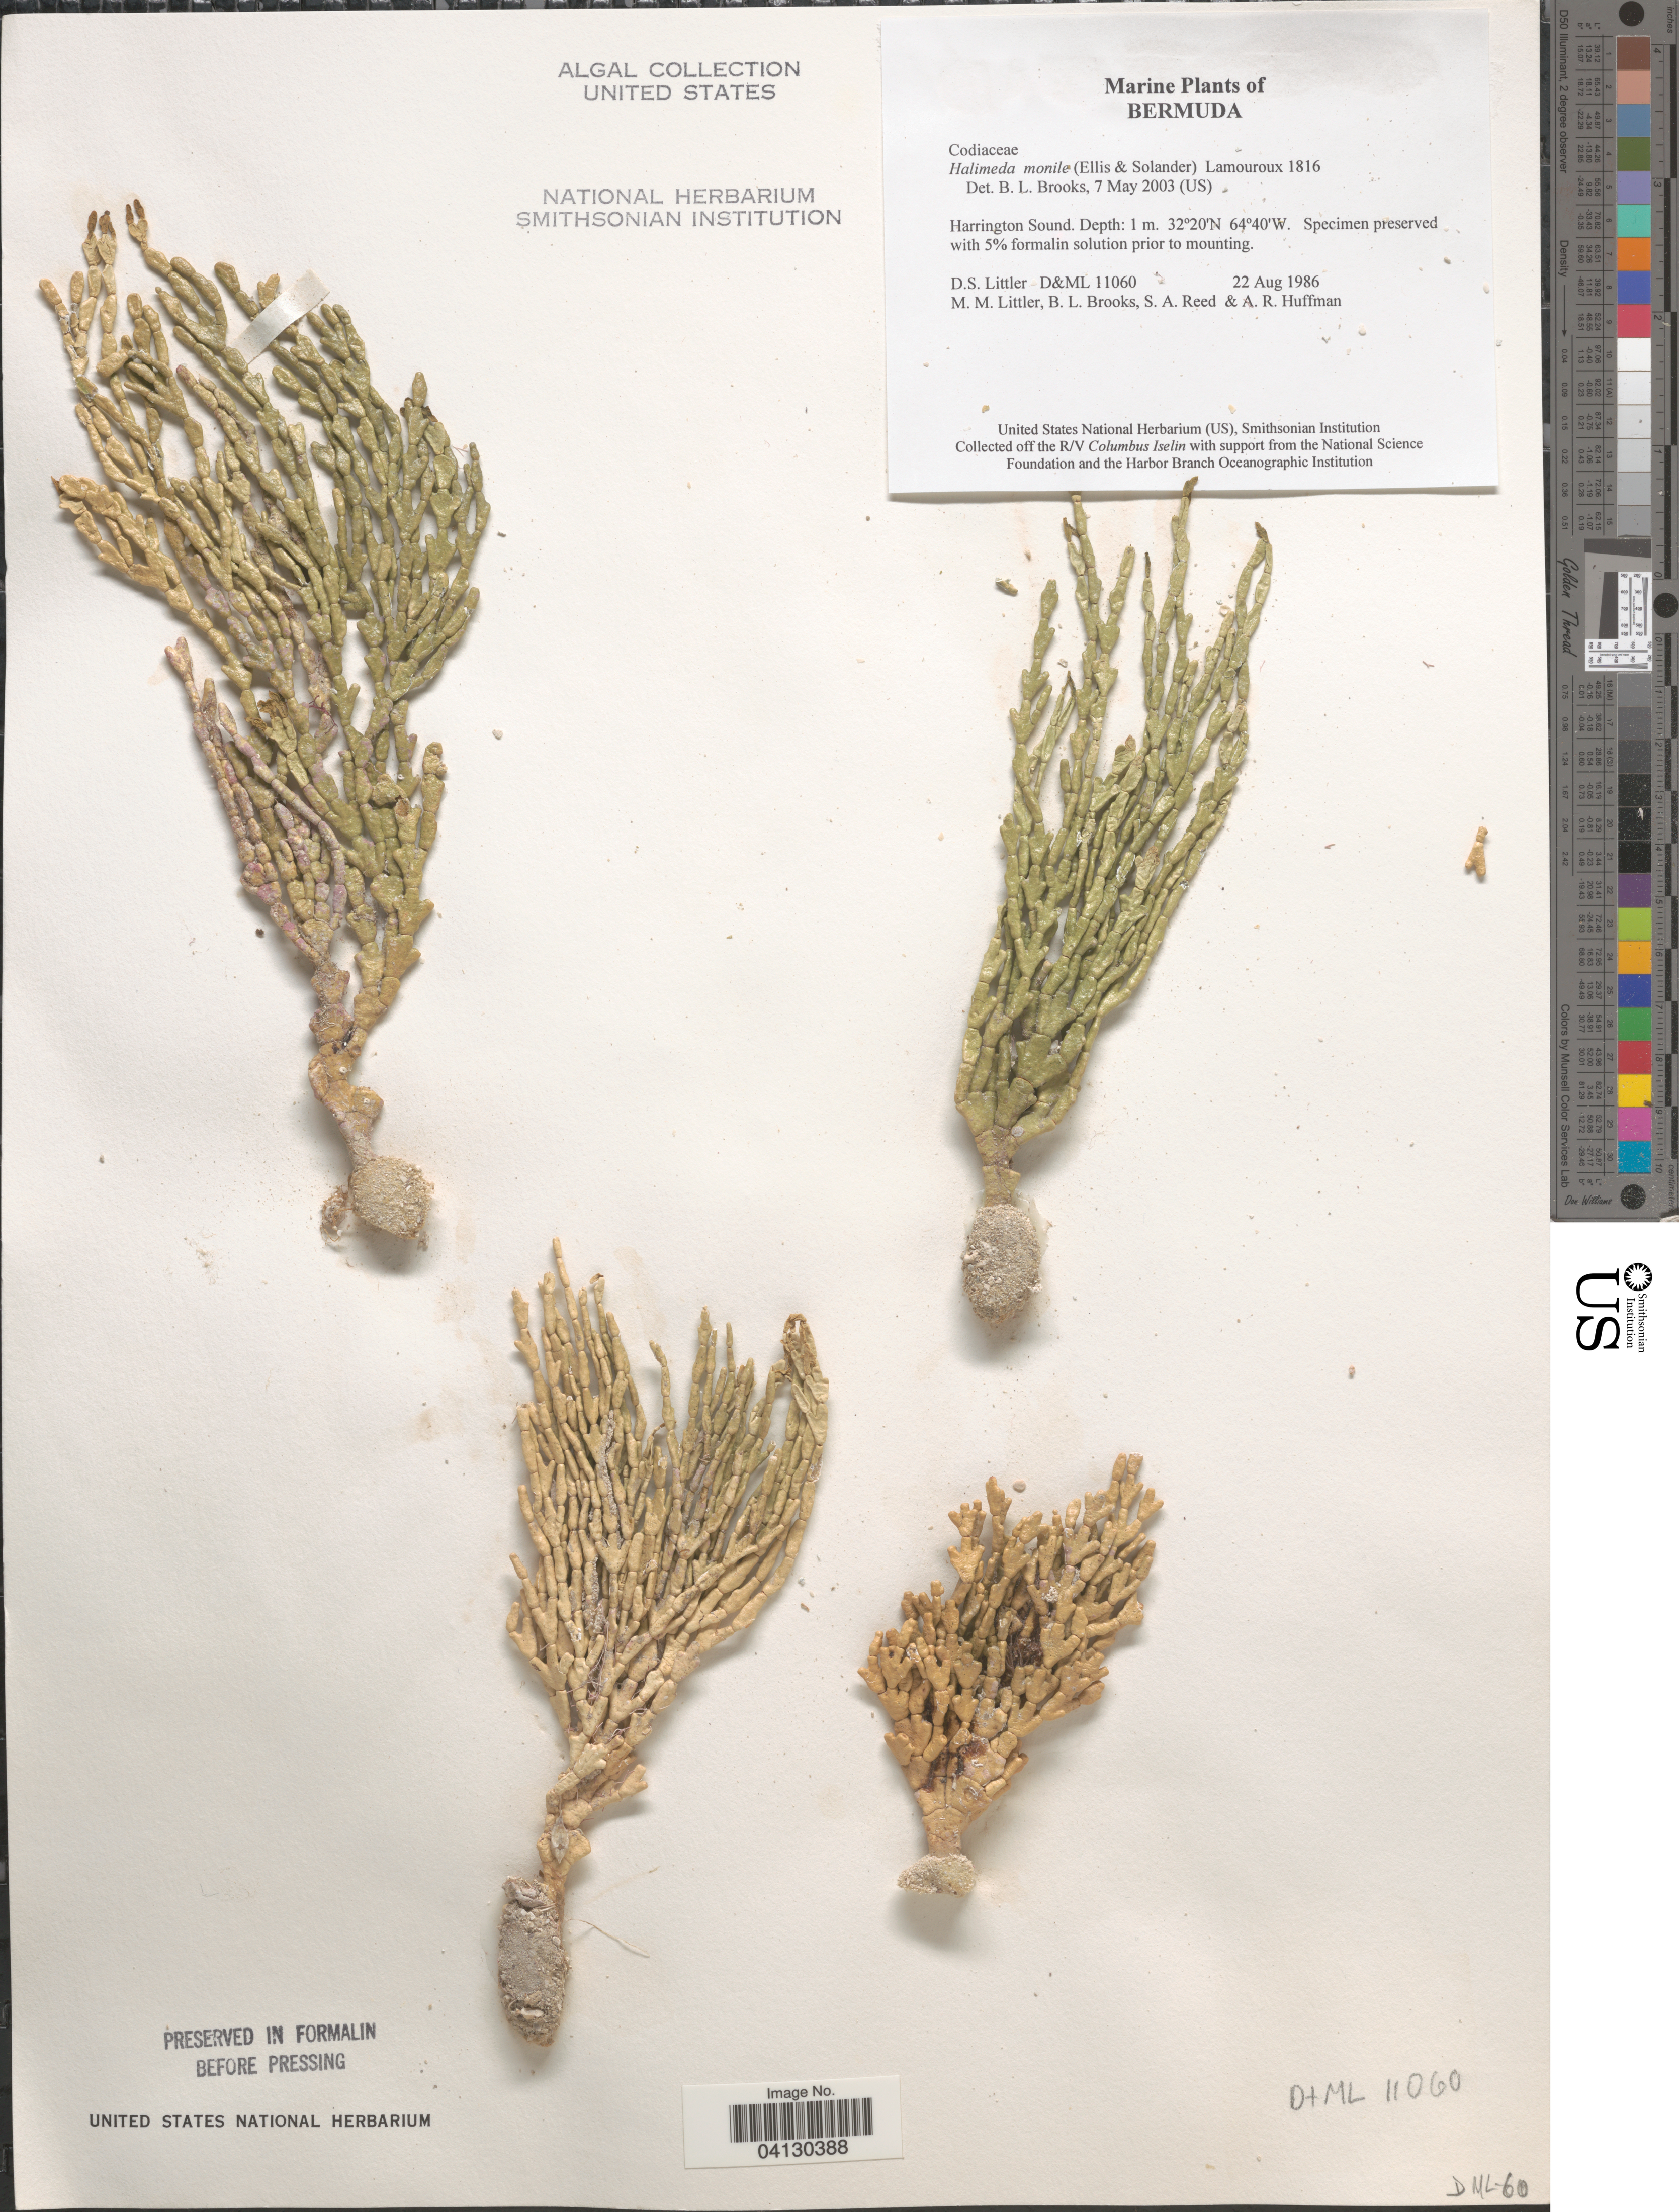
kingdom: Plantae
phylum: Chlorophyta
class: Ulvophyceae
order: Bryopsidales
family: Halimedaceae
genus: Halimeda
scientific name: Halimeda monile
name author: (J. Ellis & Sol.) J.V.Lamouroux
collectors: D. S. Littler, B. Brooks, S. Reed & A. Huffman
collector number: D&ML11060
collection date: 1986-08-22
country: Bermuda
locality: Harrington Sound.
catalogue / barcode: US 328991